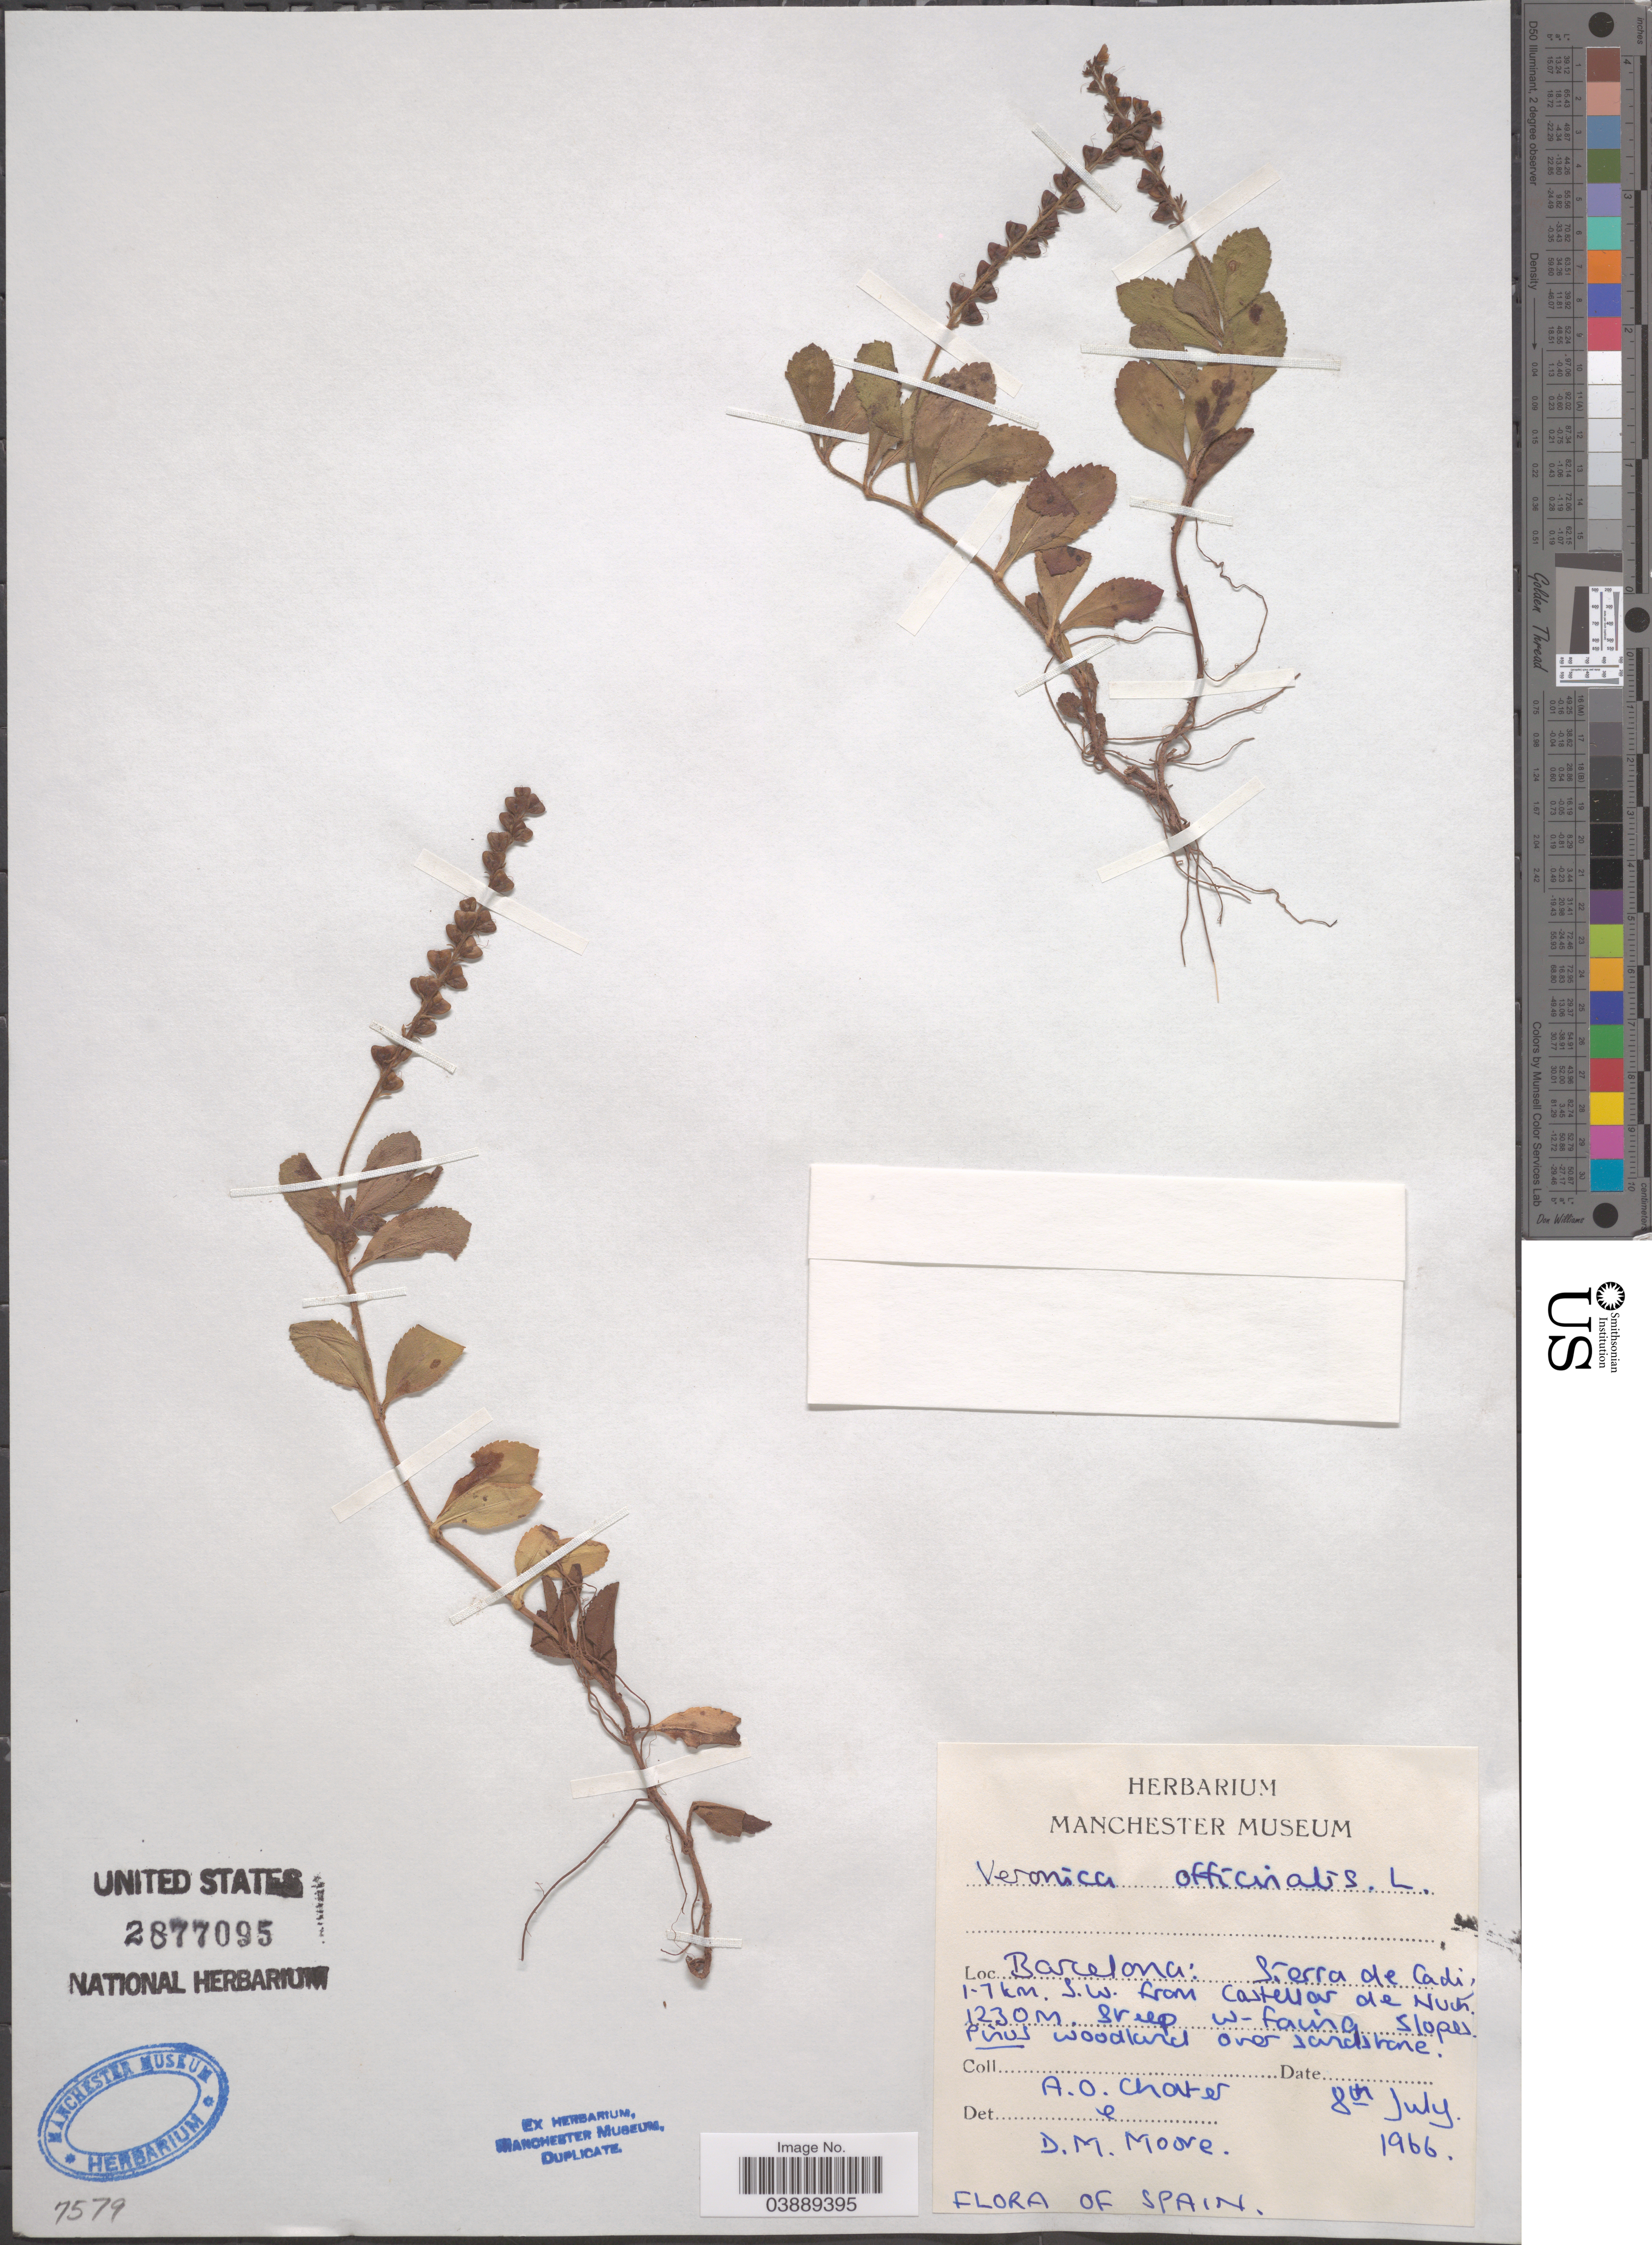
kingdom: Plantae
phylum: Tracheophyta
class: Magnoliopsida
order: Lamiales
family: Plantaginaceae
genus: Veronica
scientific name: Veronica officinalis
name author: L.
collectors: A. O. Chater & D. Moore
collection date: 1966-07-08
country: Spain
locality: Barcelona: Sierra de Cadi; 1-7 km. S.W. from Castellar de Huch. Steep w-facing slopes.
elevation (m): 1230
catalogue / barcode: US 2877095